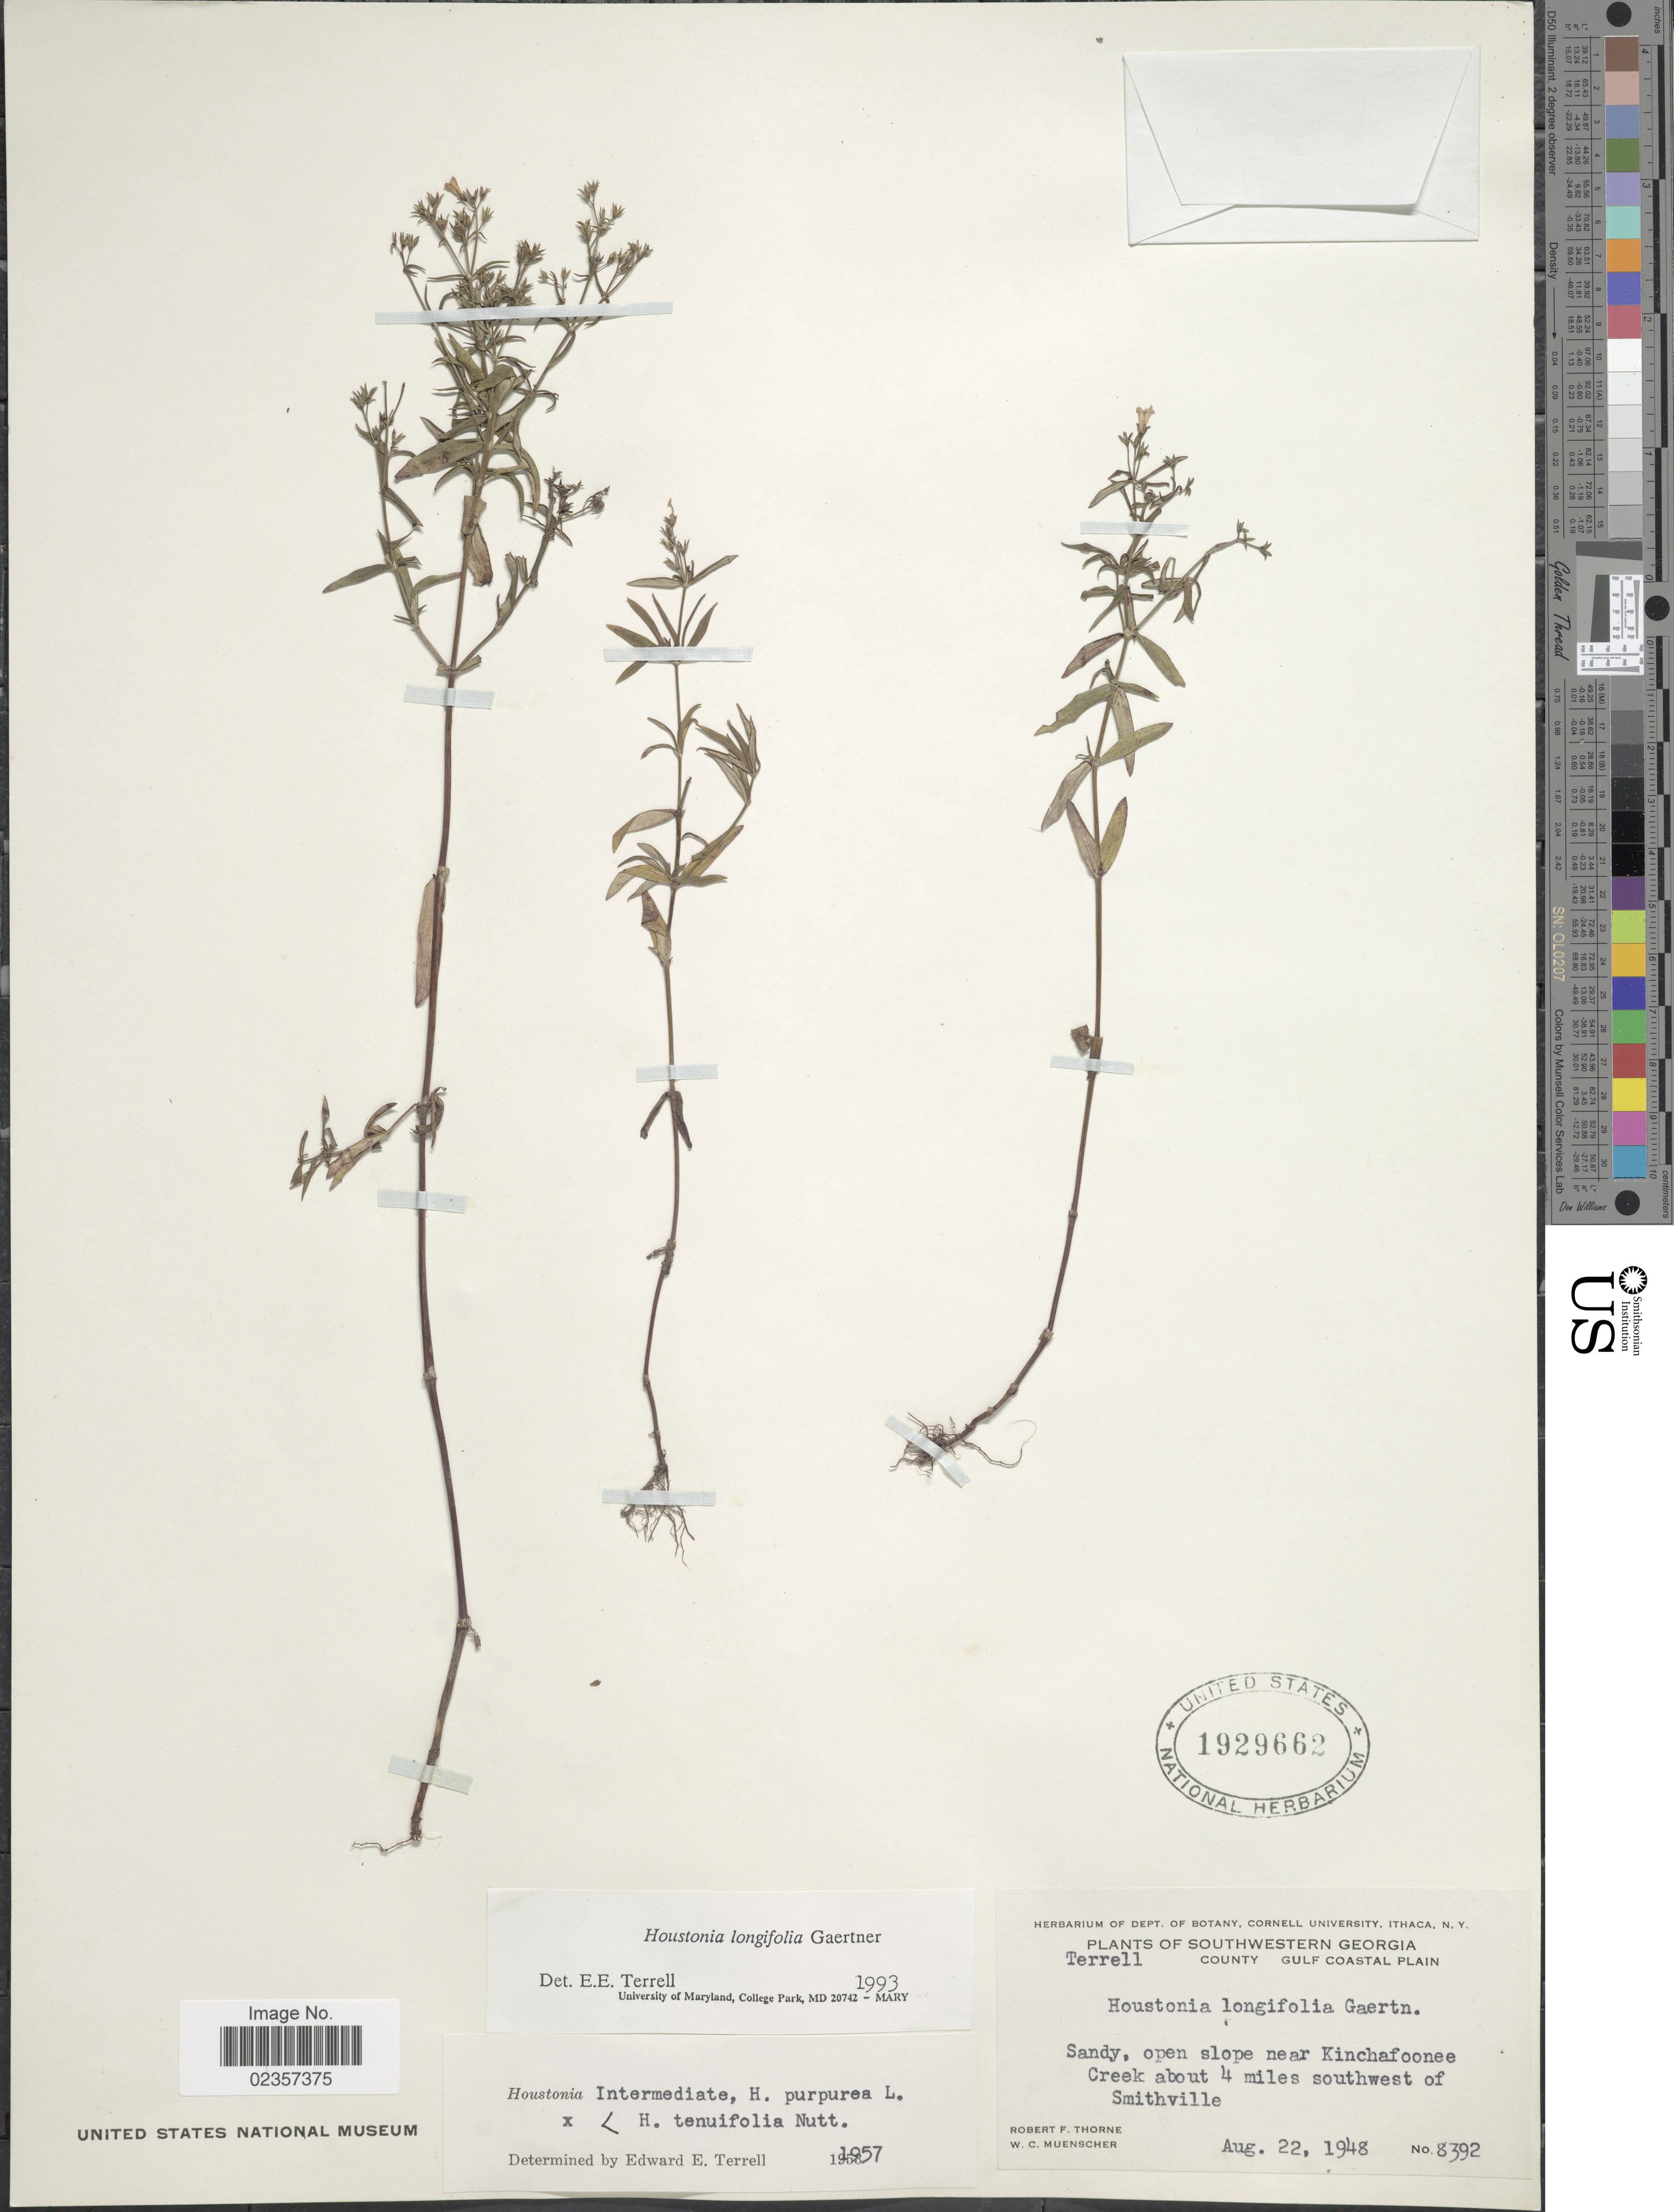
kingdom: Plantae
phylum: Tracheophyta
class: Magnoliopsida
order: Gentianales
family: Rubiaceae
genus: Houstonia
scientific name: Houstonia longifolia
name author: Gaertn.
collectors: R. F. Thorne & W. Muenscher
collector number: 8392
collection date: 1948-08-22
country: United States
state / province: Georgia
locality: Southwestern Georgia, Terrell County, Gulf Coastal Plain. Sandy, open slope near Kinchafoonee Creek about 4 miles southwest of Smithville.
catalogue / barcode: US 1929662